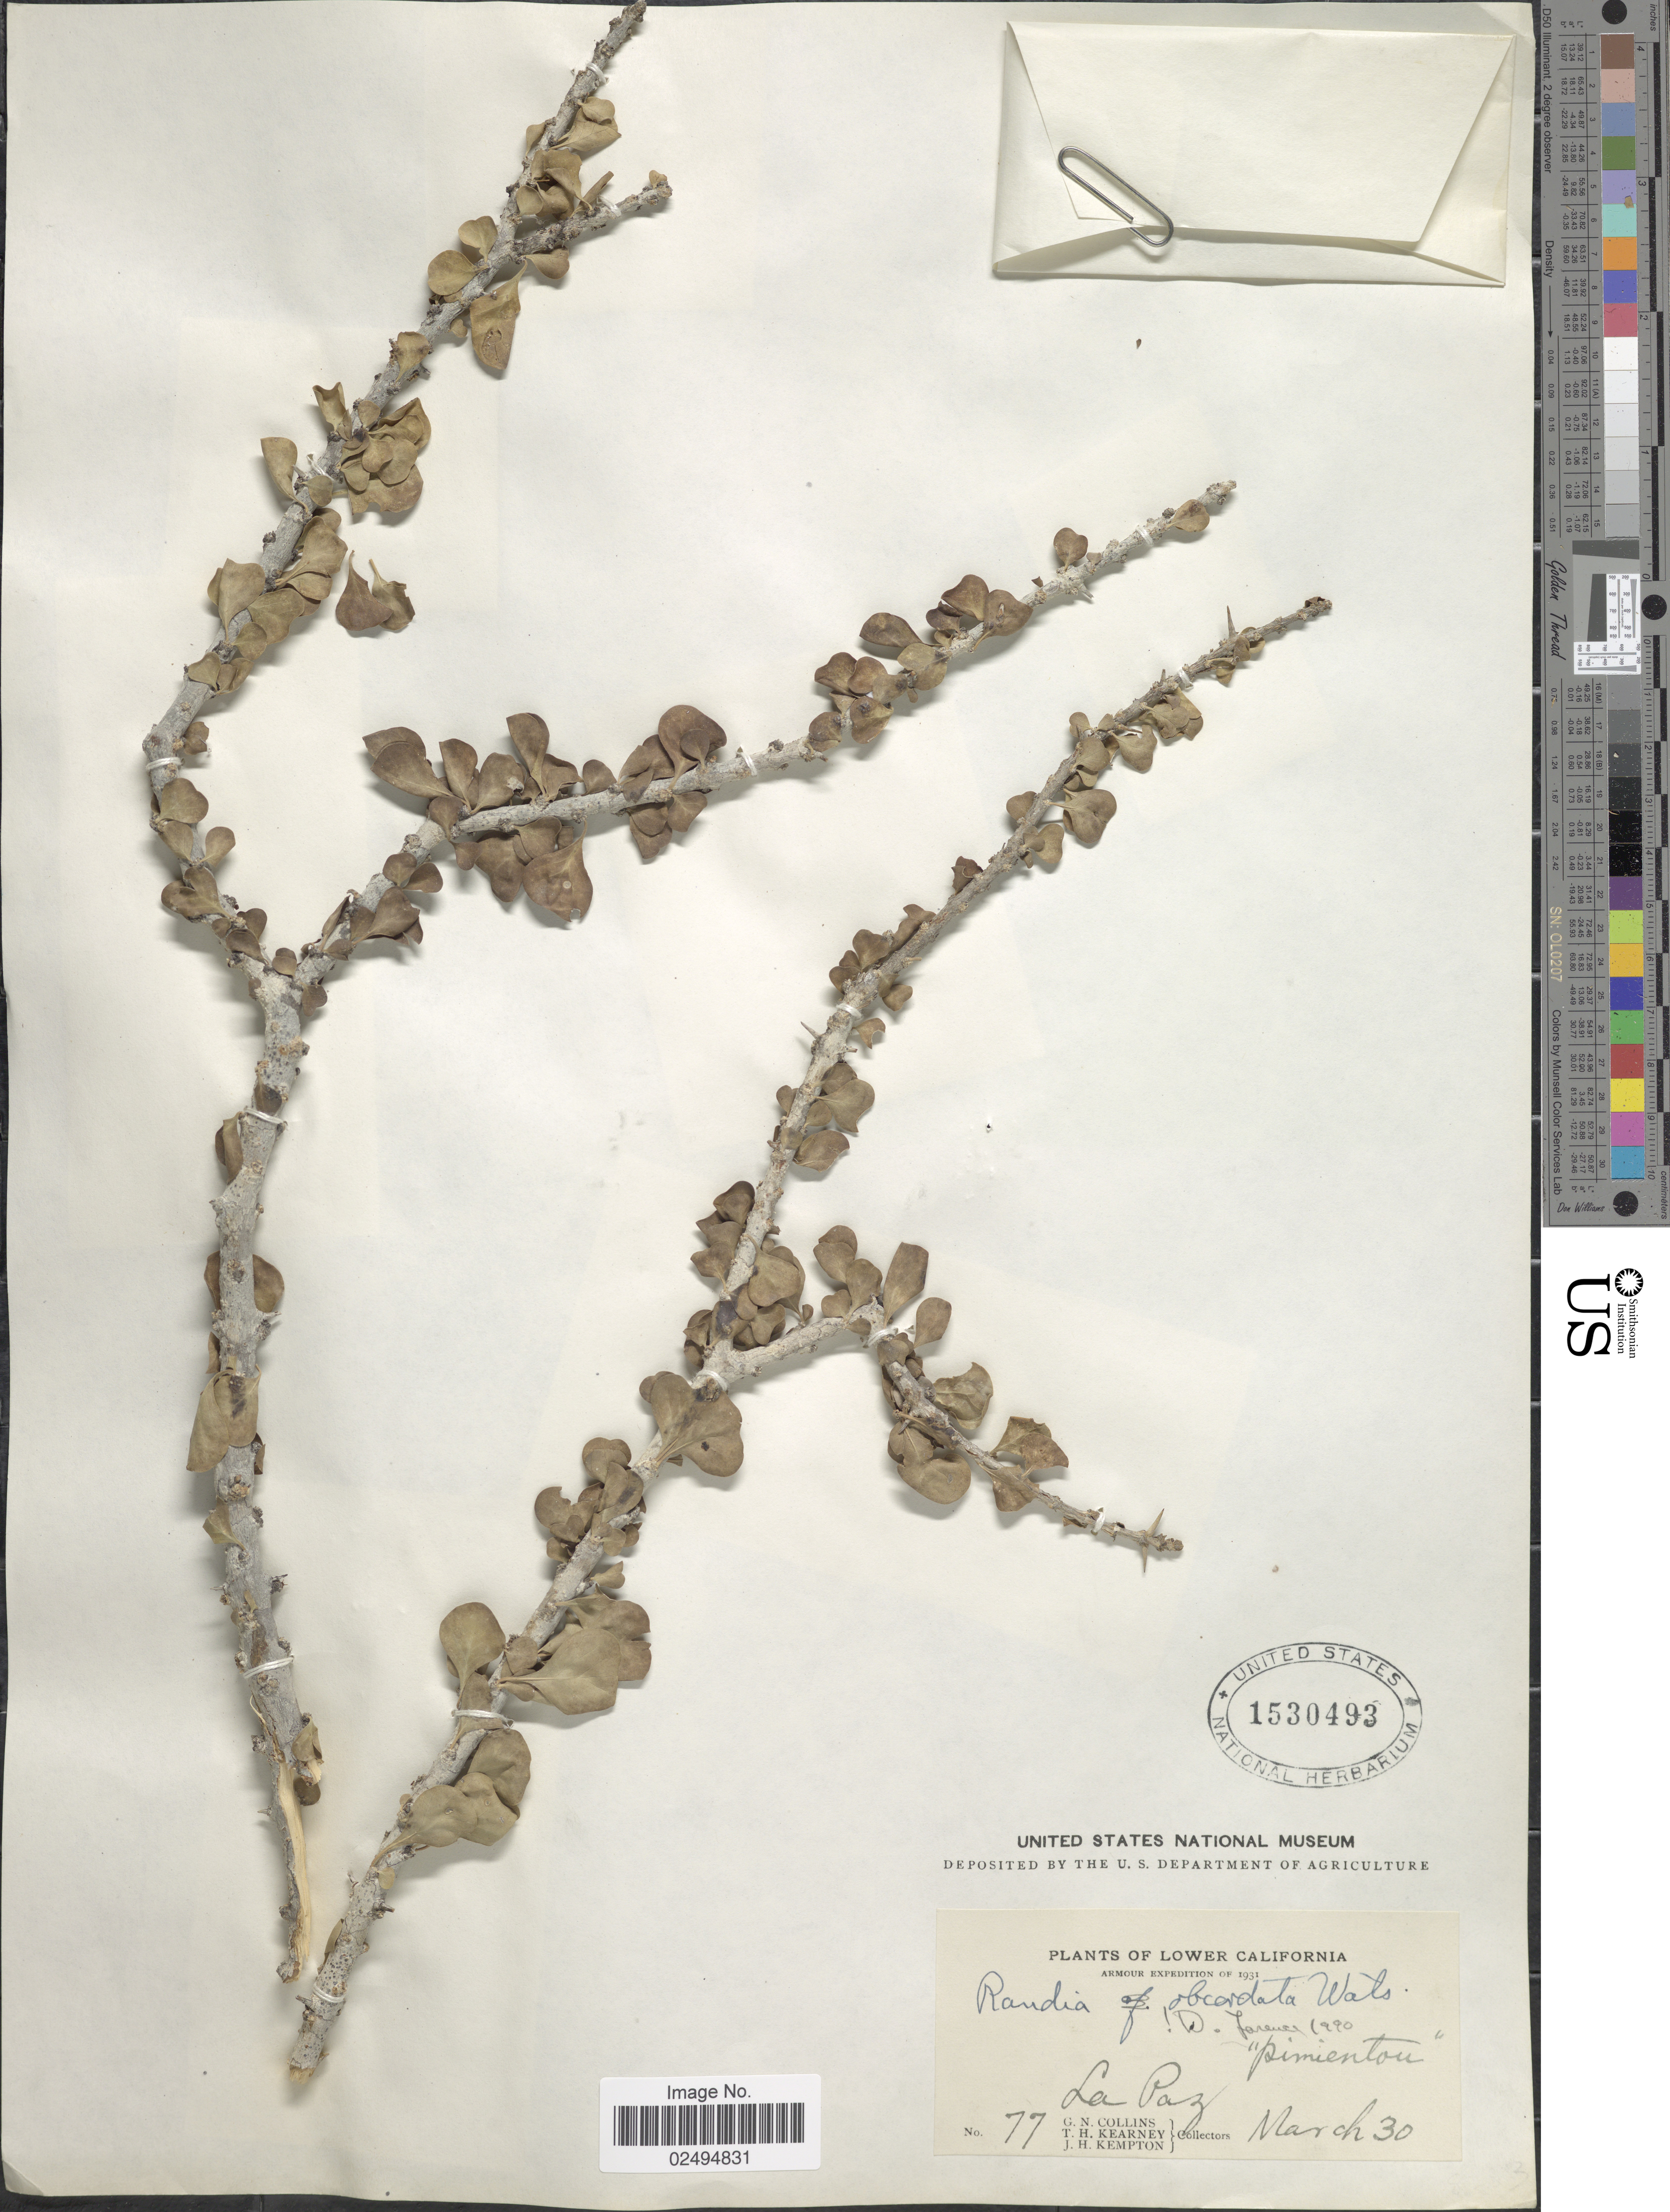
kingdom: Plantae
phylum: Tracheophyta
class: Magnoliopsida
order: Gentianales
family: Rubiaceae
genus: Randia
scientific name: Randia obcordata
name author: S. Watson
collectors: G. Collins, T. H. Kearney & J. H. Kempton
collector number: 77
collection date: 1931-03-30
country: Mexico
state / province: Baja California Sur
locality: Armour, La Paz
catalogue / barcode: US 1530493